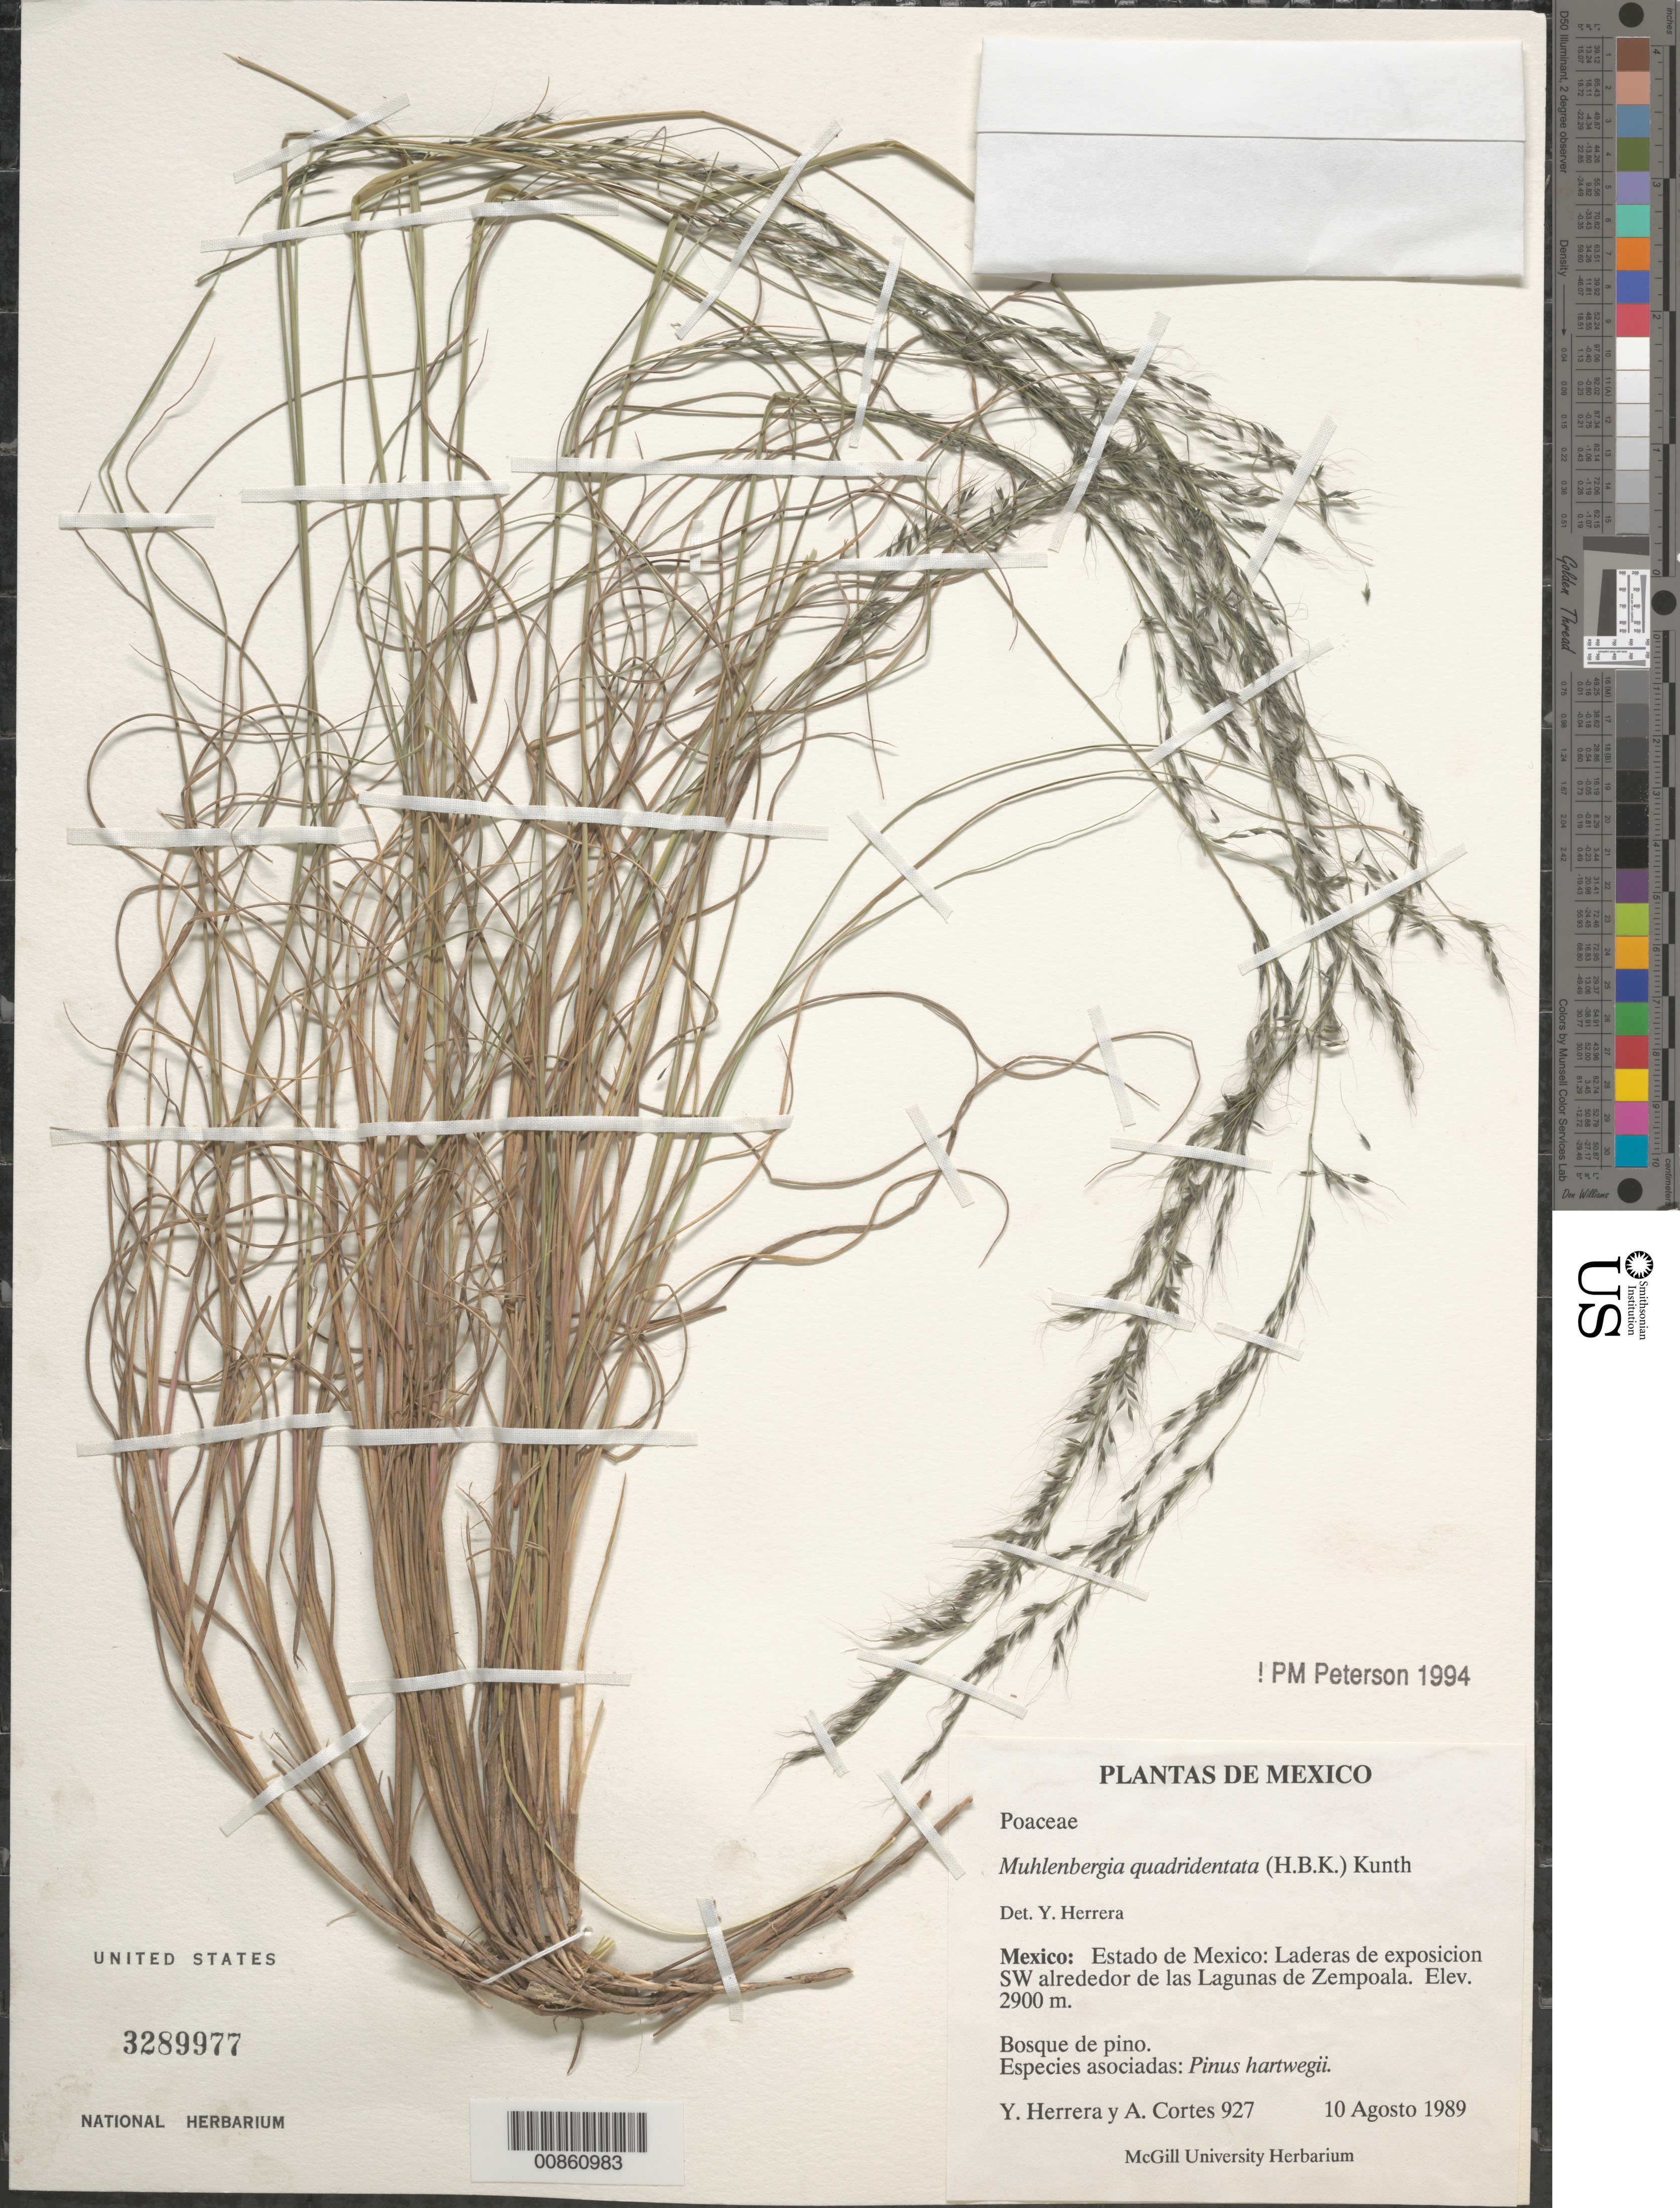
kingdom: Plantae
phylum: Tracheophyta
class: Liliopsida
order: Poales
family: Poaceae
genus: Muhlenbergia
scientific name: Muhlenbergia purpusii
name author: Mez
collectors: Y. Herrera Arrieta & A. Cortès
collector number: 927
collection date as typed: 10 Aug 1989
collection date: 1989-08-10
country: Mexico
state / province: México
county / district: Tianguistenco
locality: Ladera de exposición SW alrededor de las Lagunas de Zempoala, mpio. Tianguistenco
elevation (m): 2900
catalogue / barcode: US 3289977